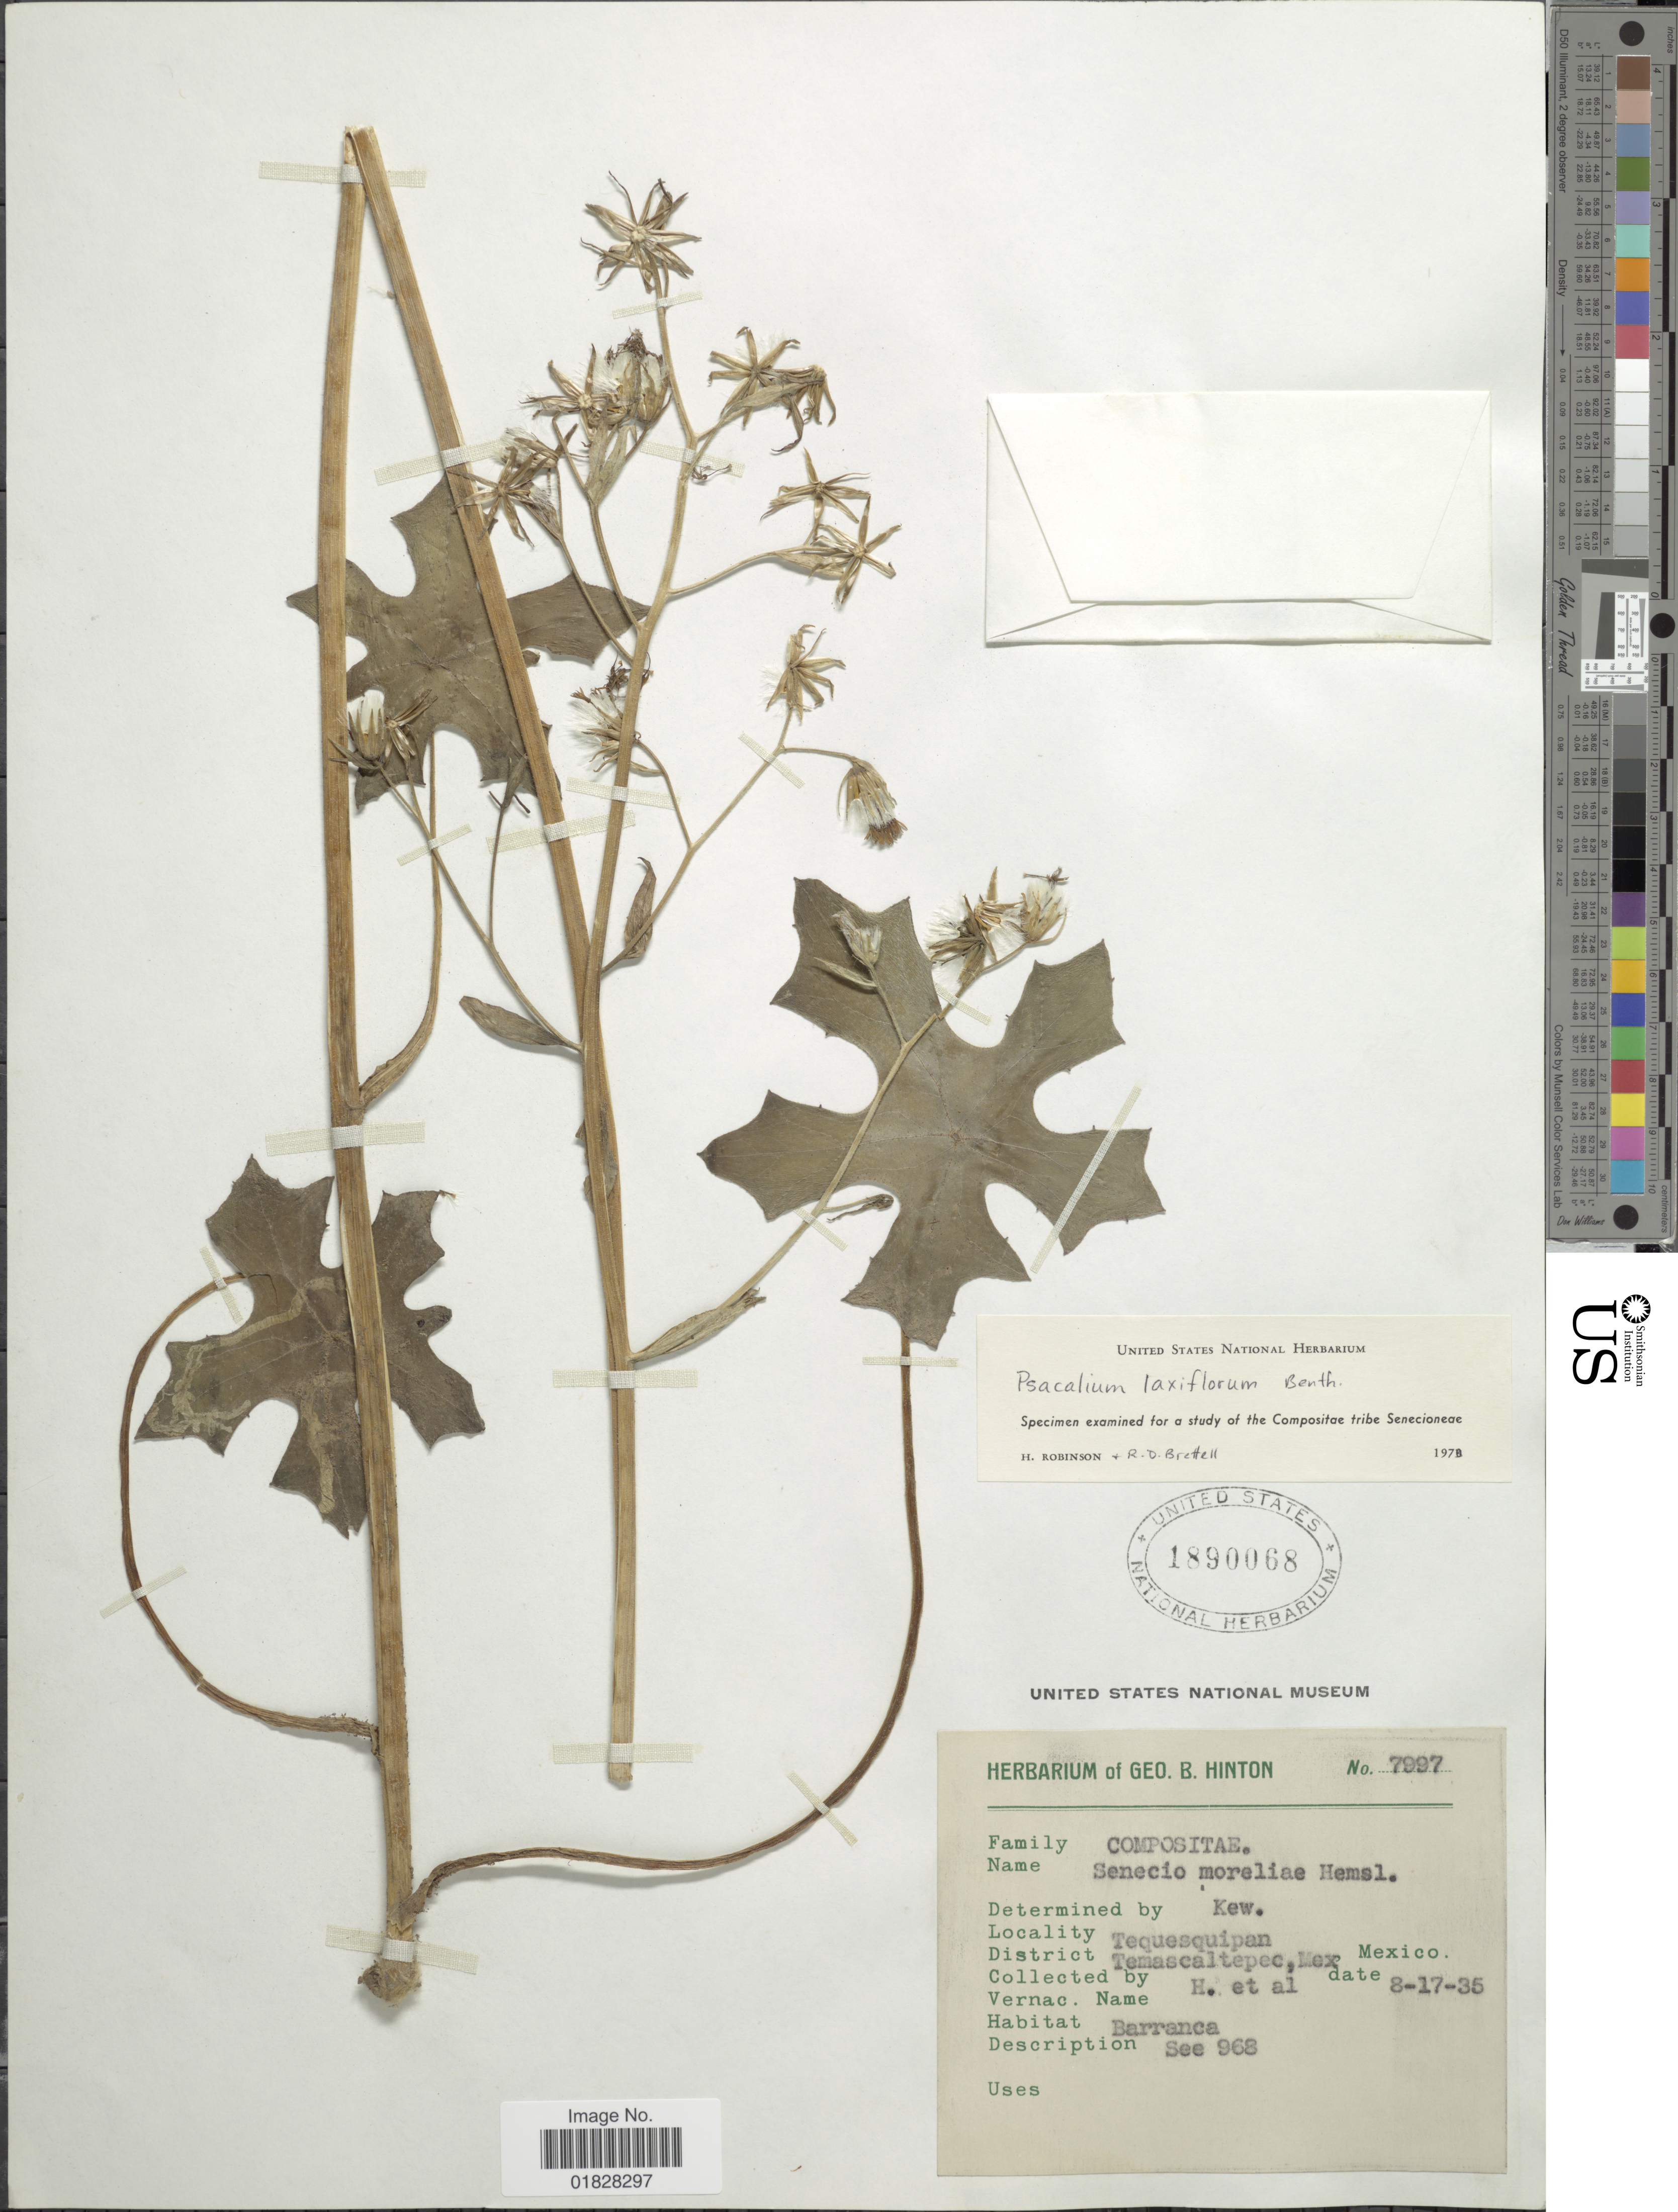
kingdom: Plantae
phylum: Tracheophyta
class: Magnoliopsida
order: Asterales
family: Asteraceae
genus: Psacalium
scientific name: Psacalium laxiflorum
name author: Benth.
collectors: G. B. Hinton & et al.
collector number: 7997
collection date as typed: Transcribed d/m/y: 17/8/35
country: Mexico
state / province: México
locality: Tequesquipan. District Temascaltepec, Mex., Mexico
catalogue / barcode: US 1890068